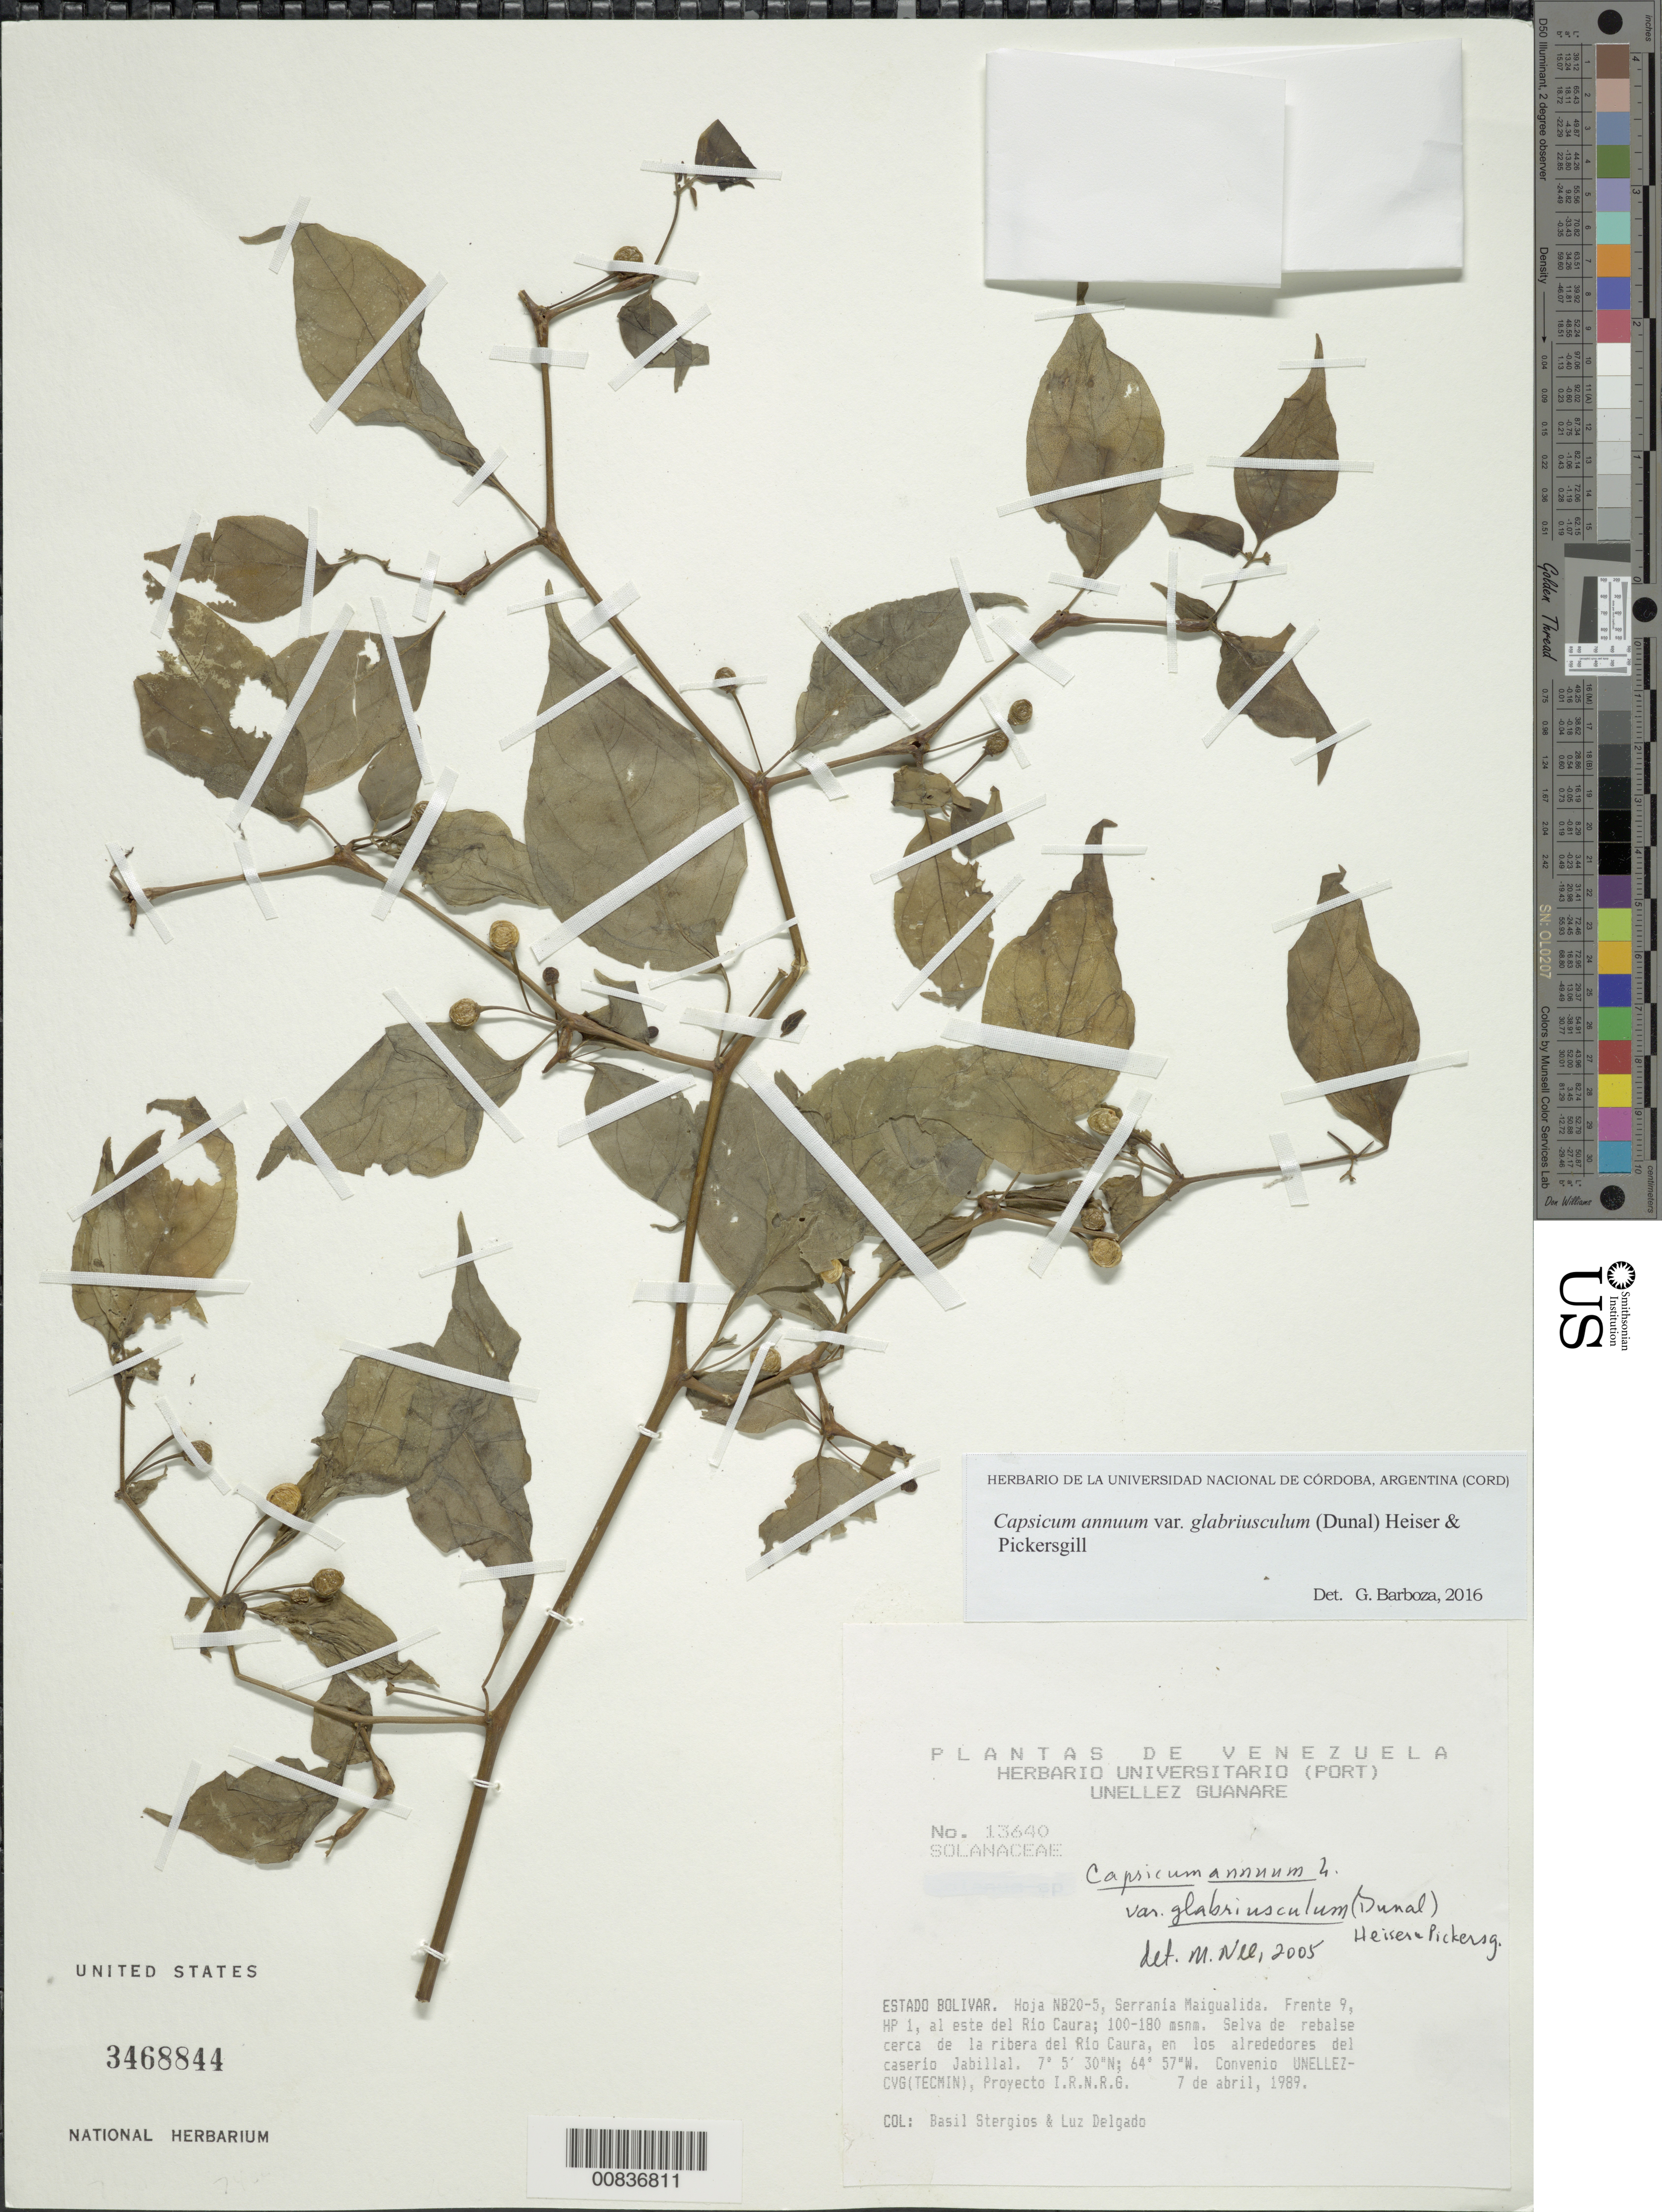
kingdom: Plantae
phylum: Tracheophyta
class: Magnoliopsida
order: Solanales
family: Solanaceae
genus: Capsicum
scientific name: Capsicum annuum var. glabriusculum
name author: (Dunal) Heiser & Pickersgill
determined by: Barboza, G. E., (CORD), Museo Botanico - Cordoba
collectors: B. G. Stergios & L. Delgado V.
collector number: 13640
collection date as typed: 7 Apr 1989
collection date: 1989-04-07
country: Venezuela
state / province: Bolívar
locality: Serrania Maigualida, E del río Caura, alrededores de Jabillal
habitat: Selva de rebalse cerca de la ribera del rio.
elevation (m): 100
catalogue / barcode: US 3468844